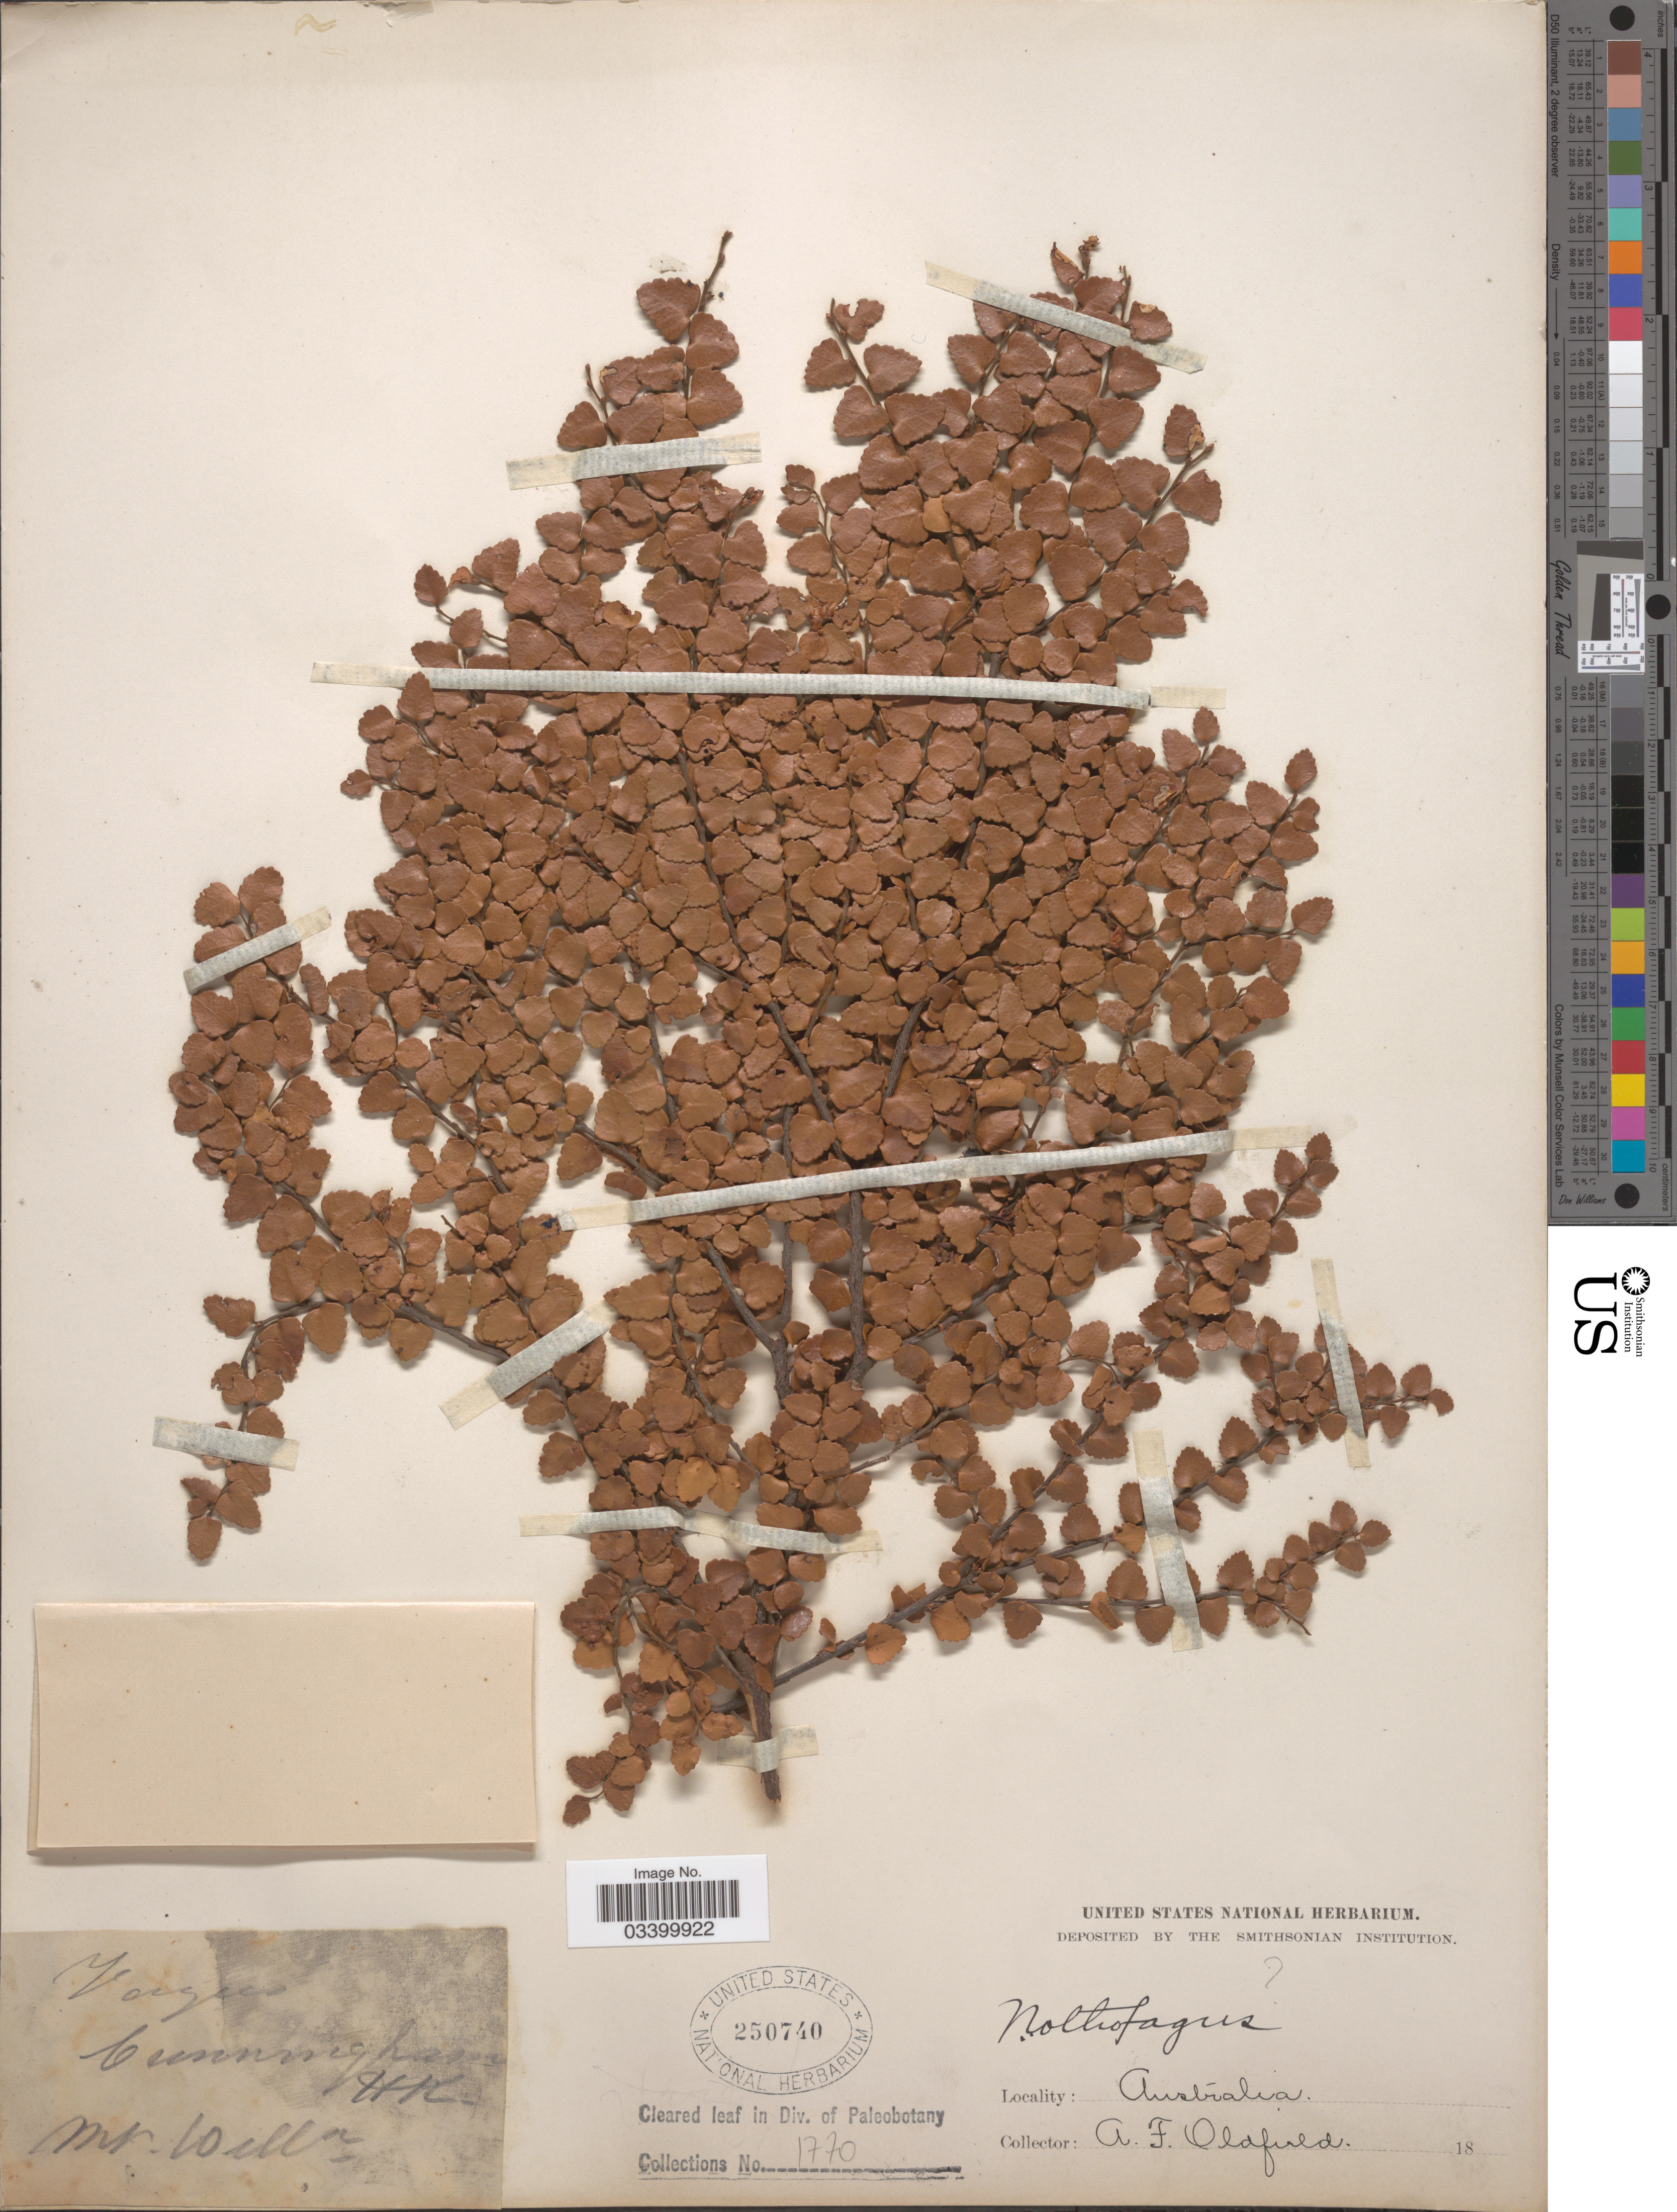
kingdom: Plantae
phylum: Tracheophyta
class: Magnoliopsida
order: Fagales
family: Nothofagaceae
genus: Nothofagus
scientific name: Nothofagus cunninghamii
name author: (Hook.) Oerst.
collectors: A. Oldfield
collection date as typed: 18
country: Australia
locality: Mt. Welln [Wellington]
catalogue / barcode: US 250740